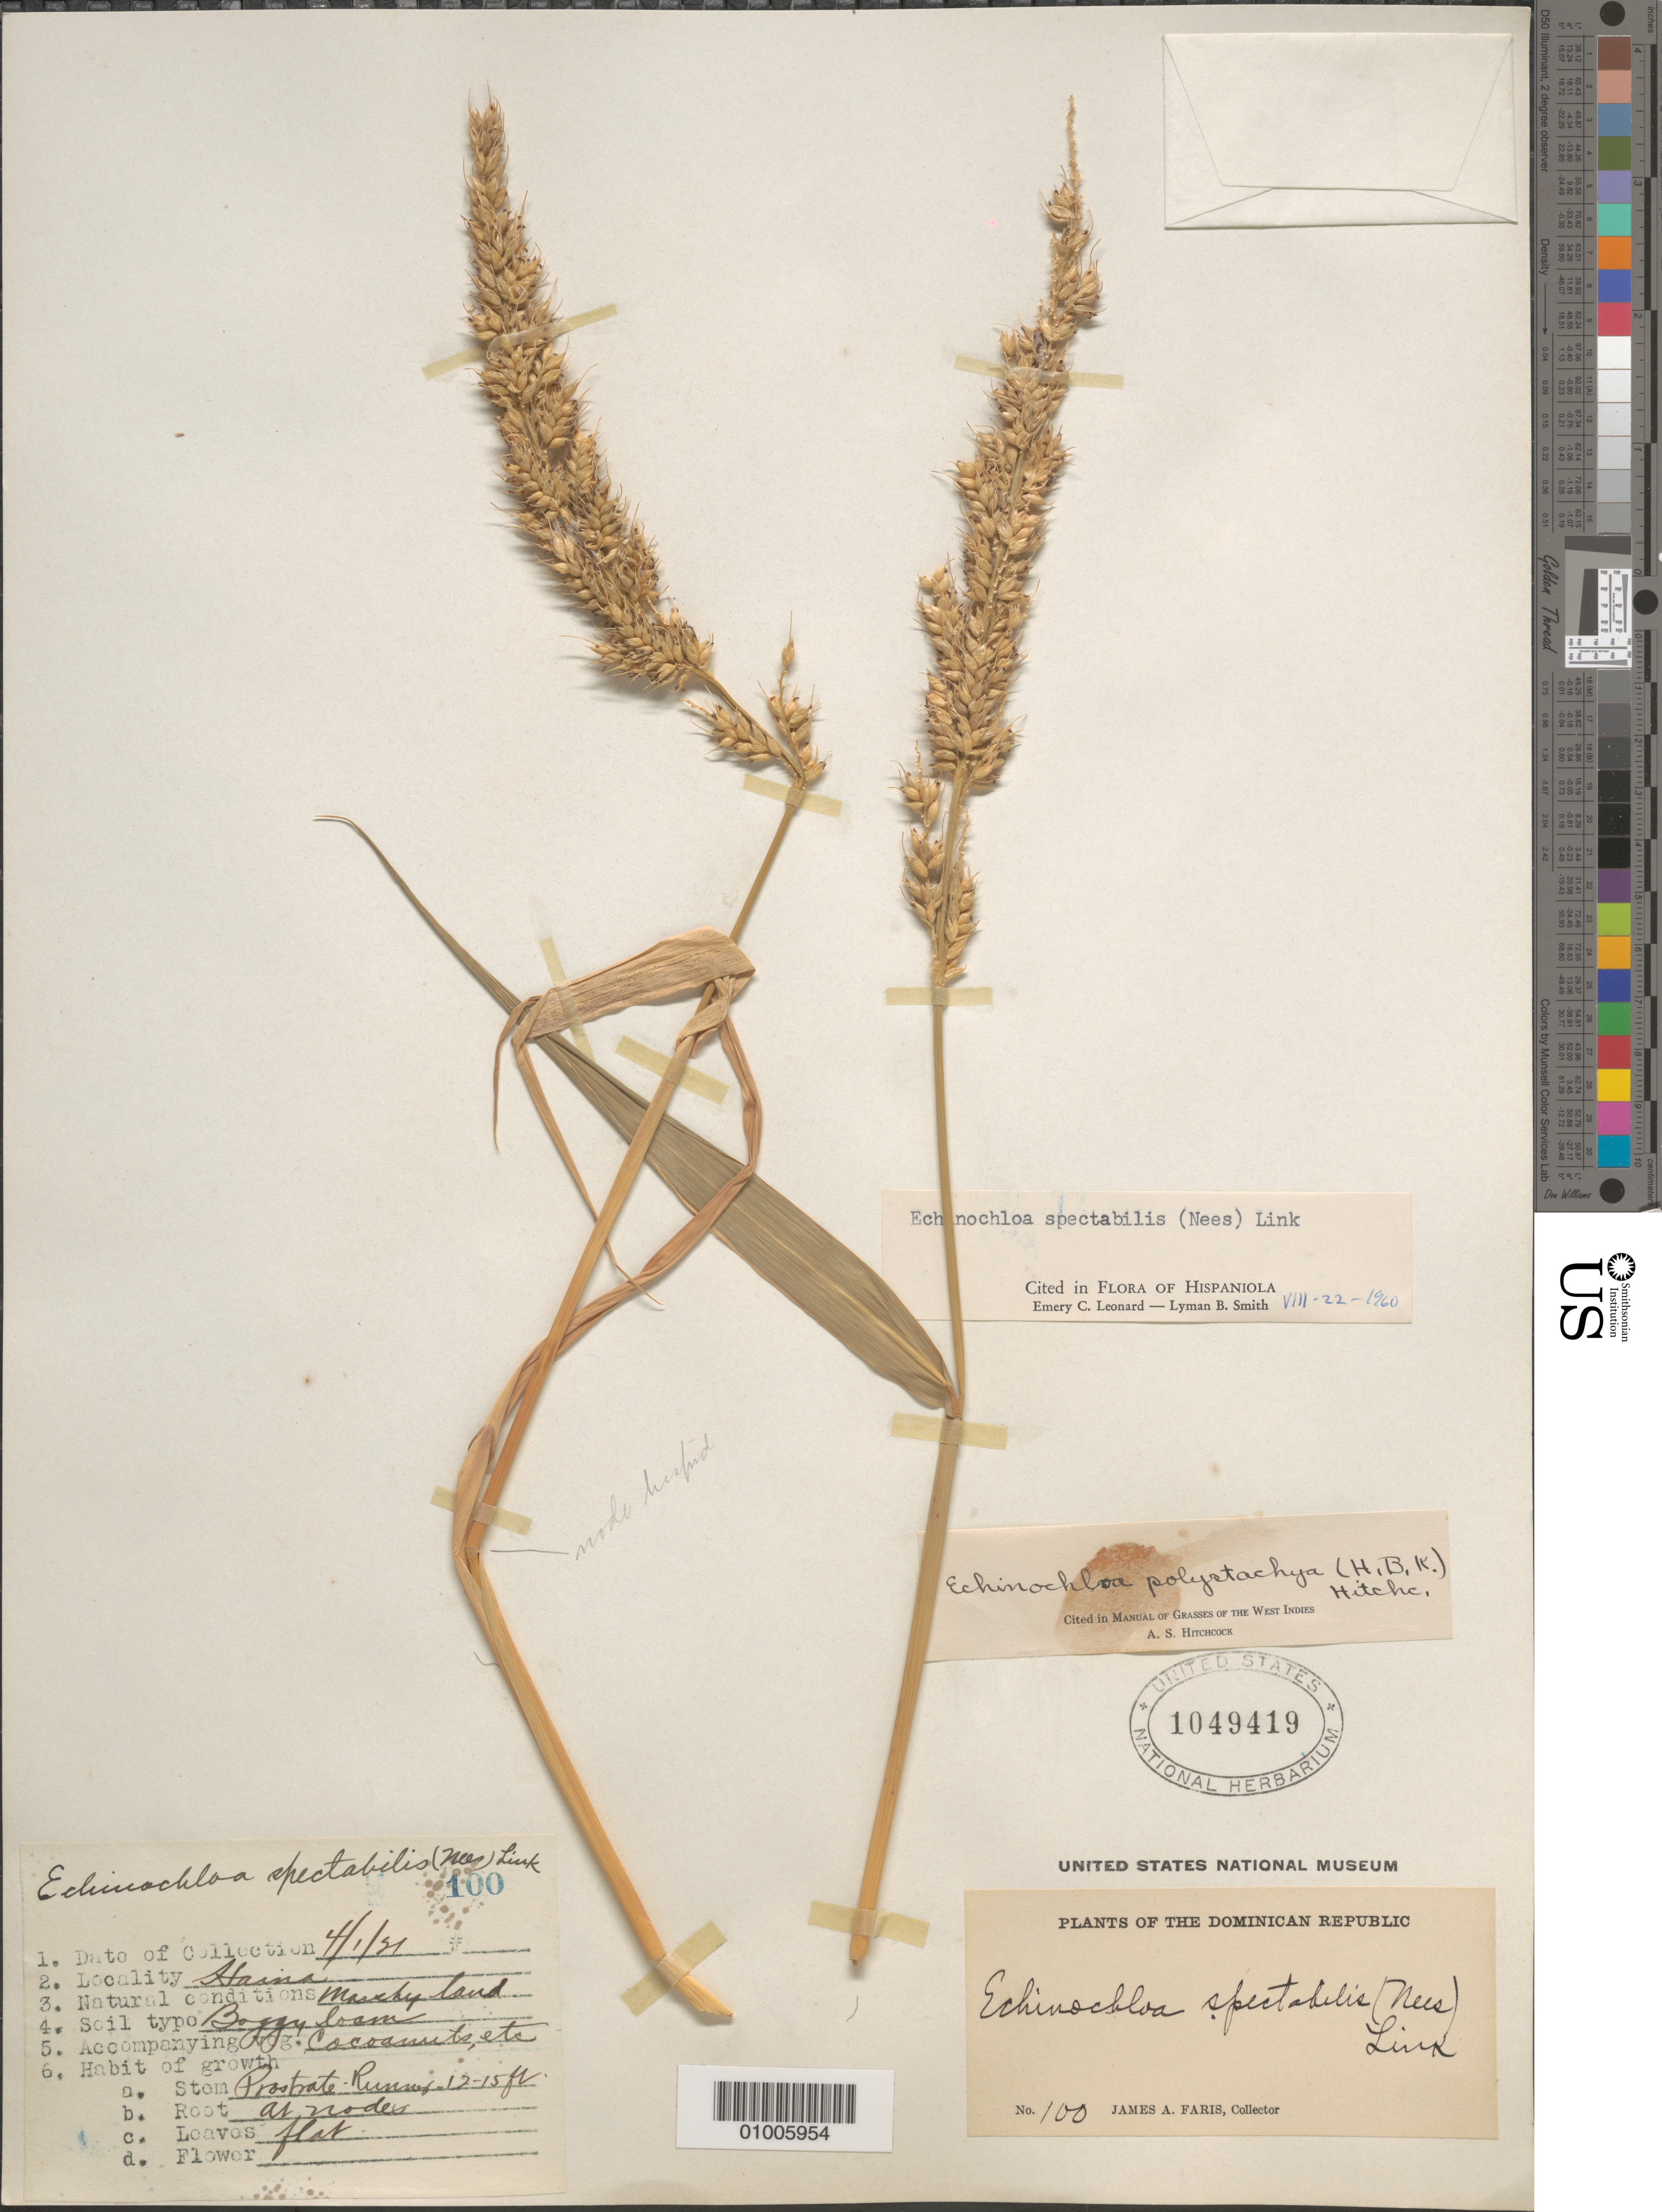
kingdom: Plantae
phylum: Tracheophyta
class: Liliopsida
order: Poales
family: Poaceae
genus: Echinochloa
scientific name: Echinochloa polystachya var. spectabilis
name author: (Nees ex Trin.) Mart. Crov.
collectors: J. Faris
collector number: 100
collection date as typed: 04 Jan 1921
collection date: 1921-01-04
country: Dominican Republic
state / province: San Cristóbal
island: Hispaniola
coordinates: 0 N, 0 E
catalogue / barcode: US 1049419